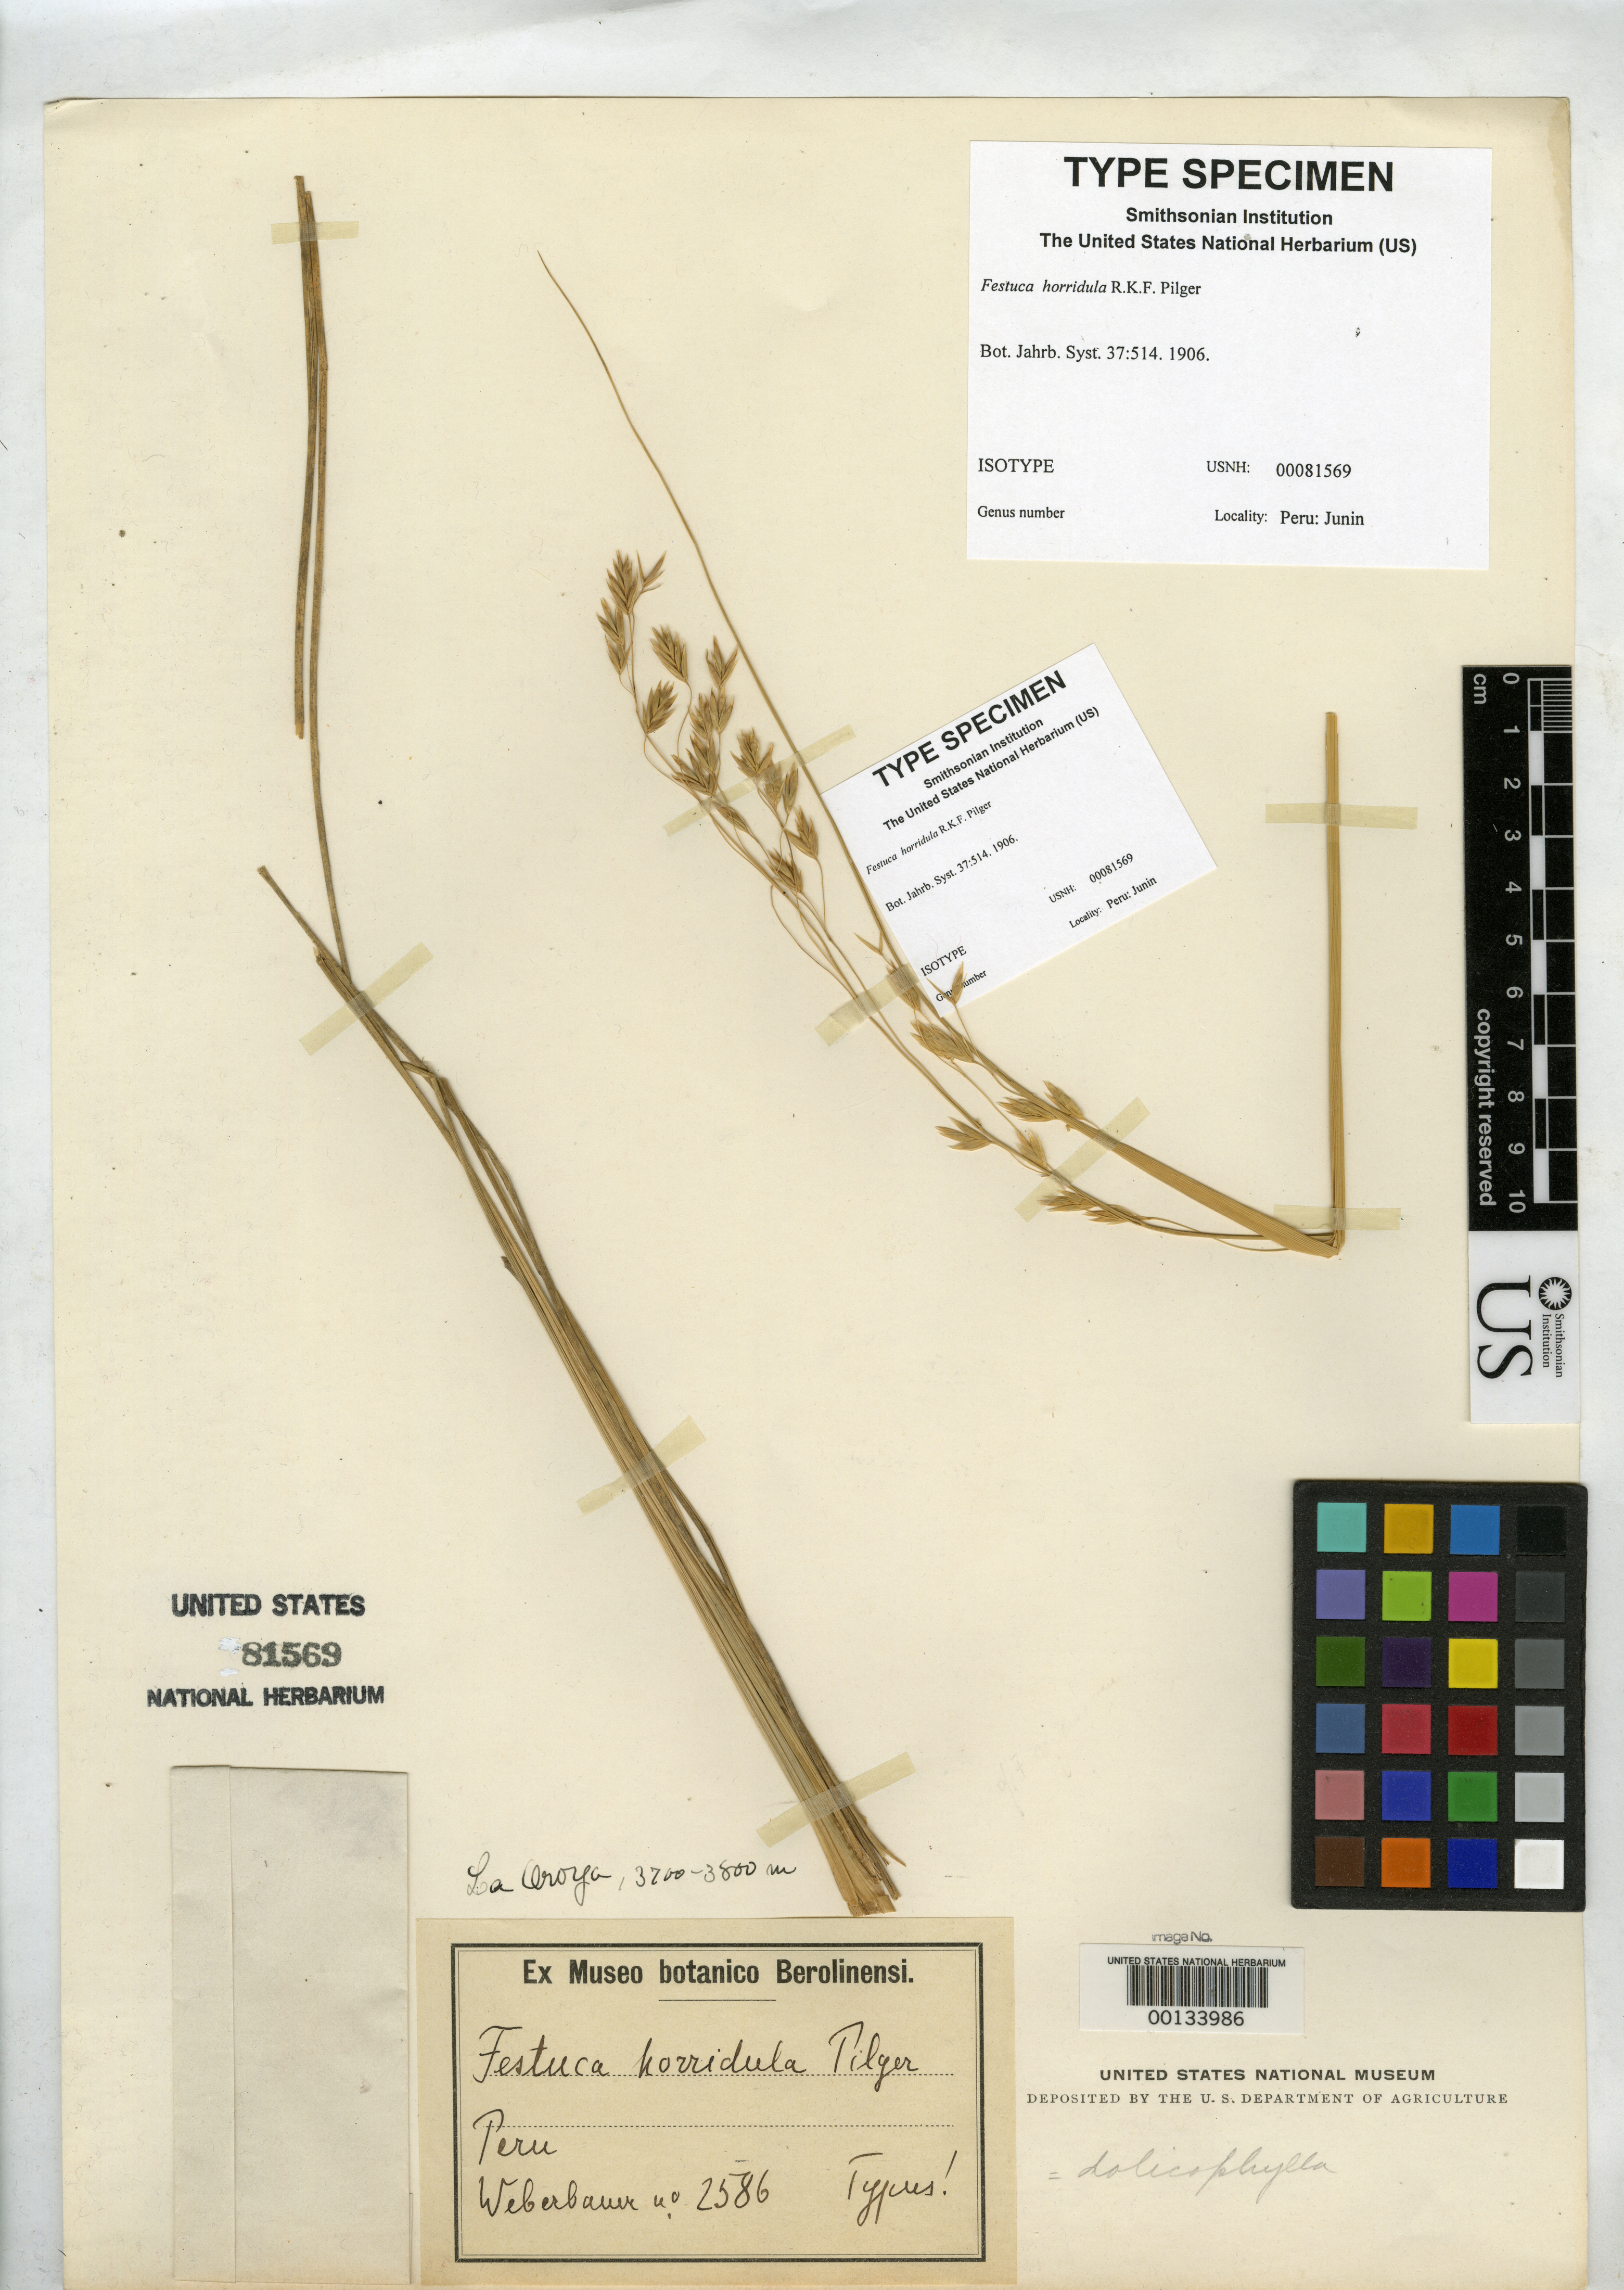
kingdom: Plantae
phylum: Tracheophyta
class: Liliopsida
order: Poales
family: Poaceae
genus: Festuca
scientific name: Festuca horridula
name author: Pilg.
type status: Isotype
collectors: A. Weberbauer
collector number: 2586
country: Peru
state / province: Junín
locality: La Oroya.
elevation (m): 3700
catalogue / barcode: US 81569